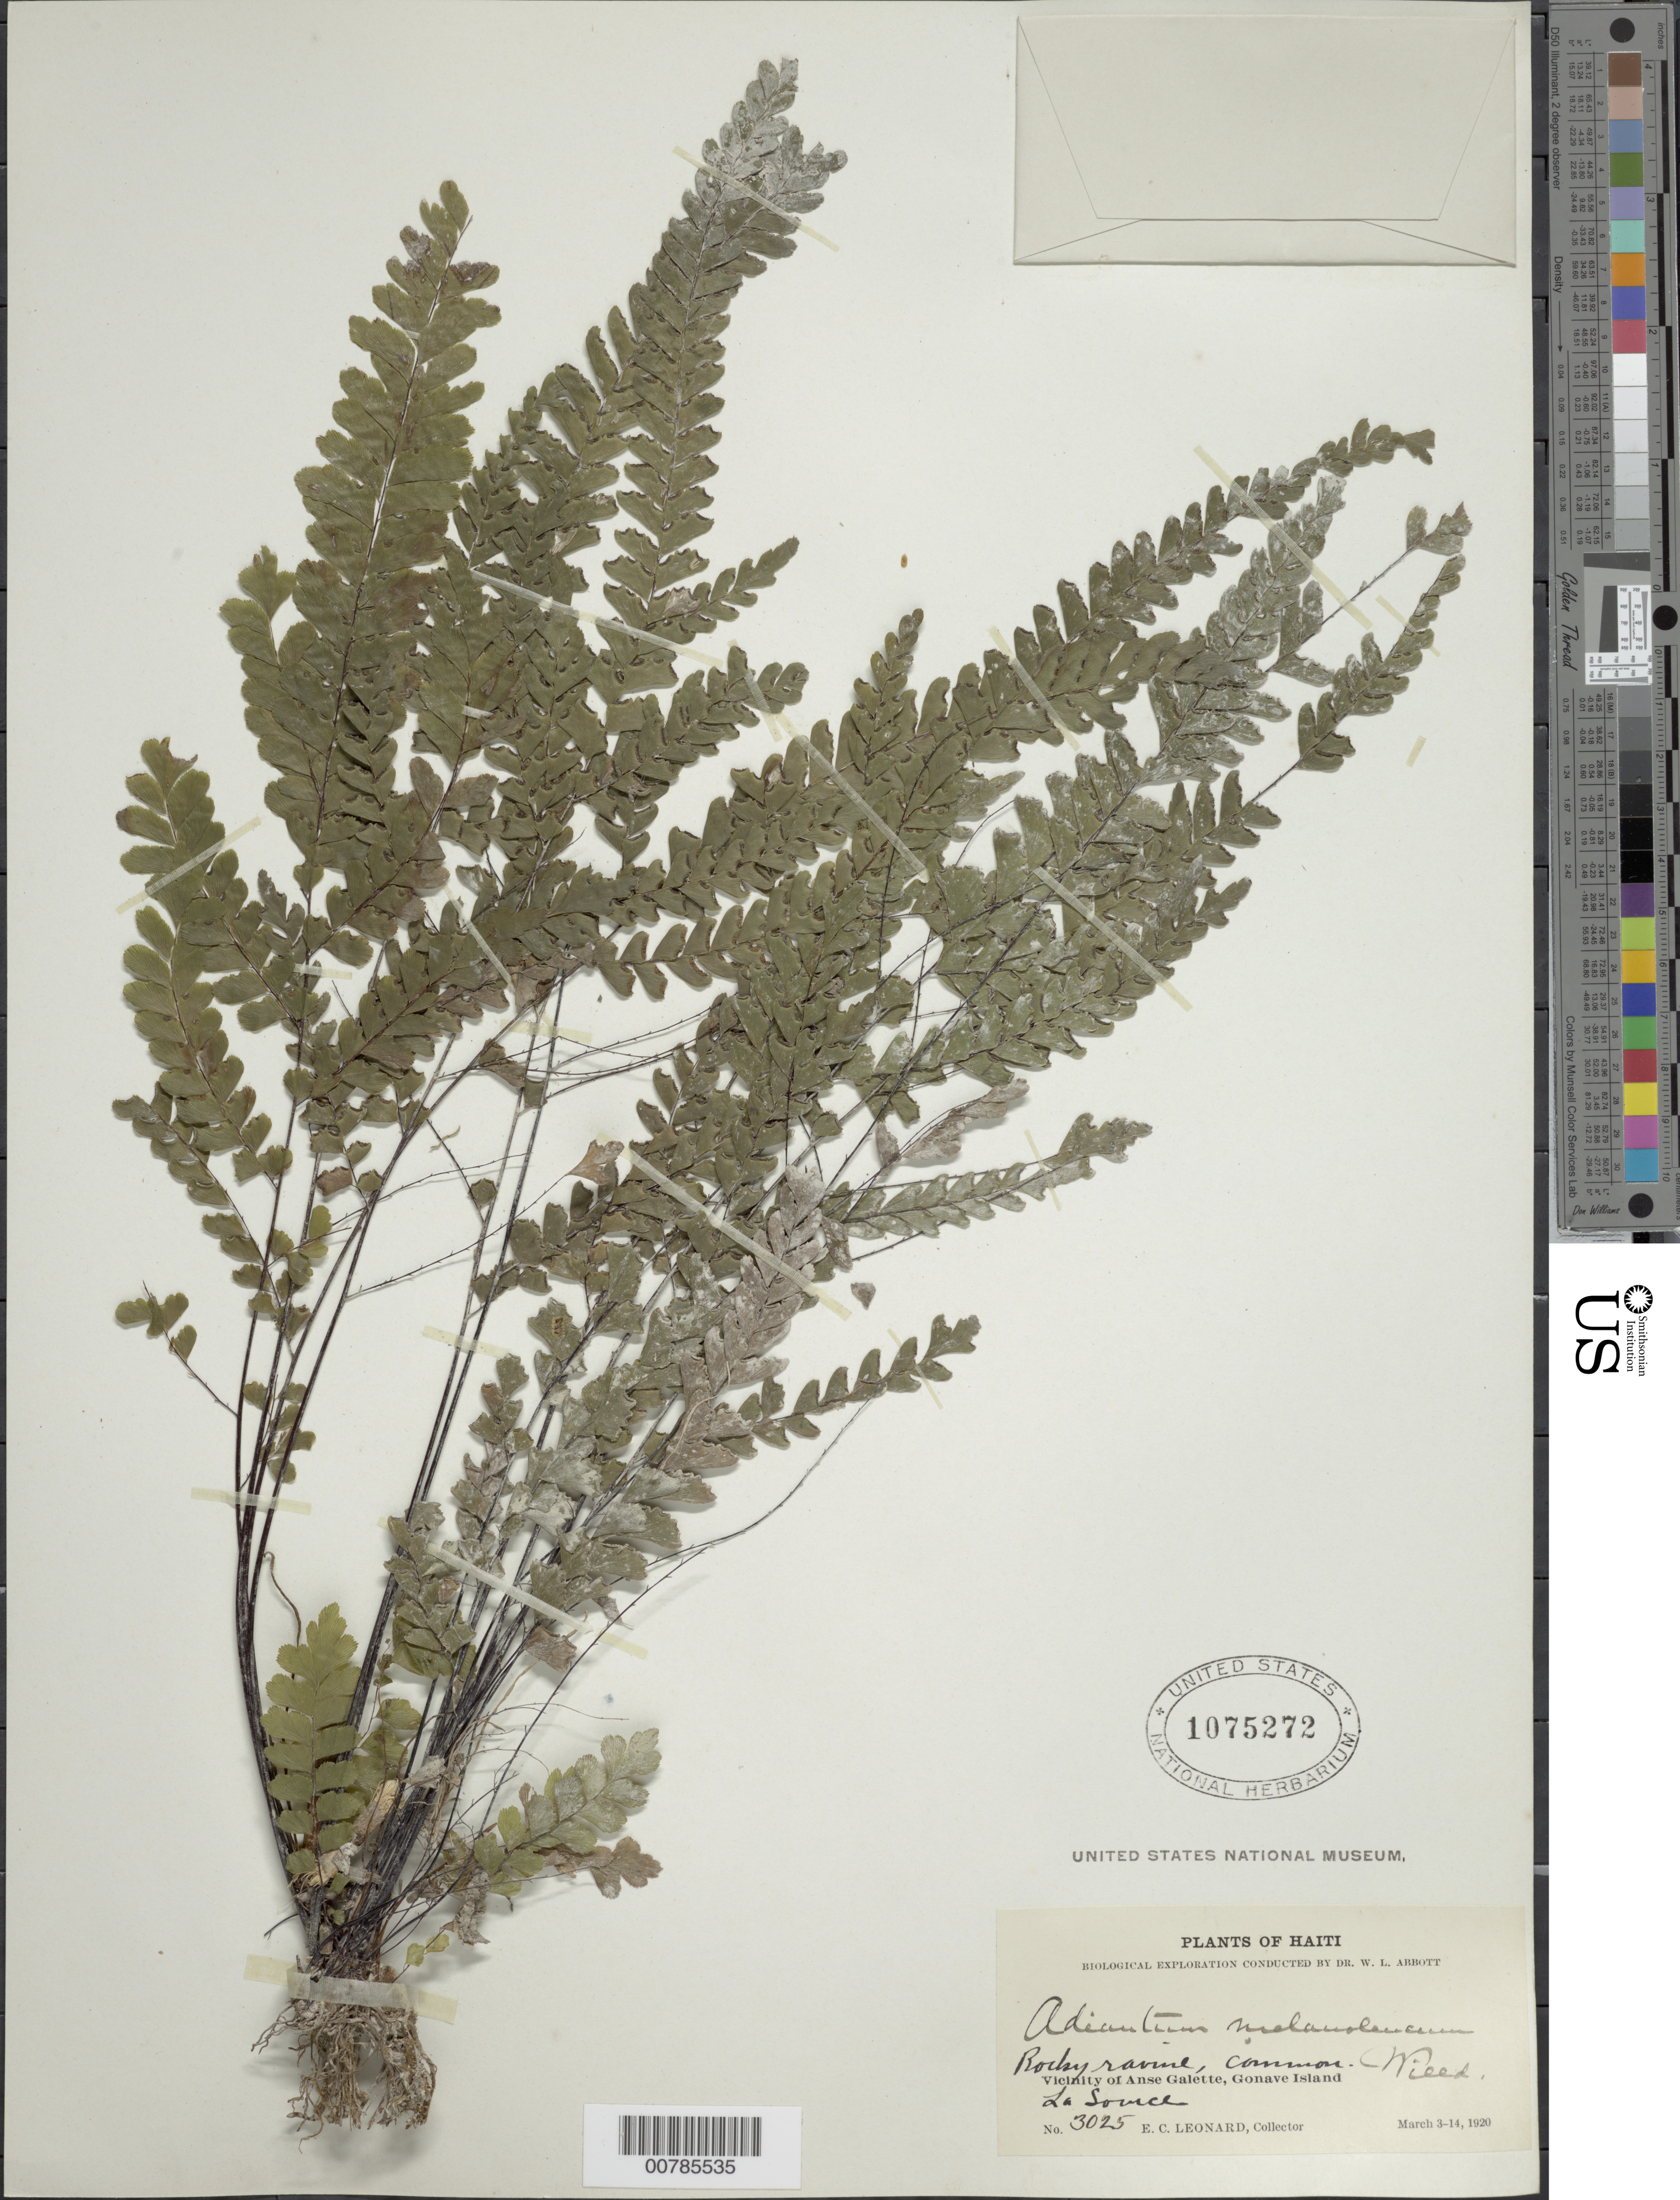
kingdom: Plantae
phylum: Tracheophyta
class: Polypodiopsida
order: Polypodiales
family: Pteridaceae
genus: Adiantum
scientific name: Adiantum melanoleucum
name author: Willd.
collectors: E. C. Leonard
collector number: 3025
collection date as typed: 03 Mar 1920 to 14 Mar 1920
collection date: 1920-03-03/1920-03-14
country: Haiti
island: Hispaniola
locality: Anse Galette, Gonave Island, La Source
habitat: Rocky ravine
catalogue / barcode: US 1075272